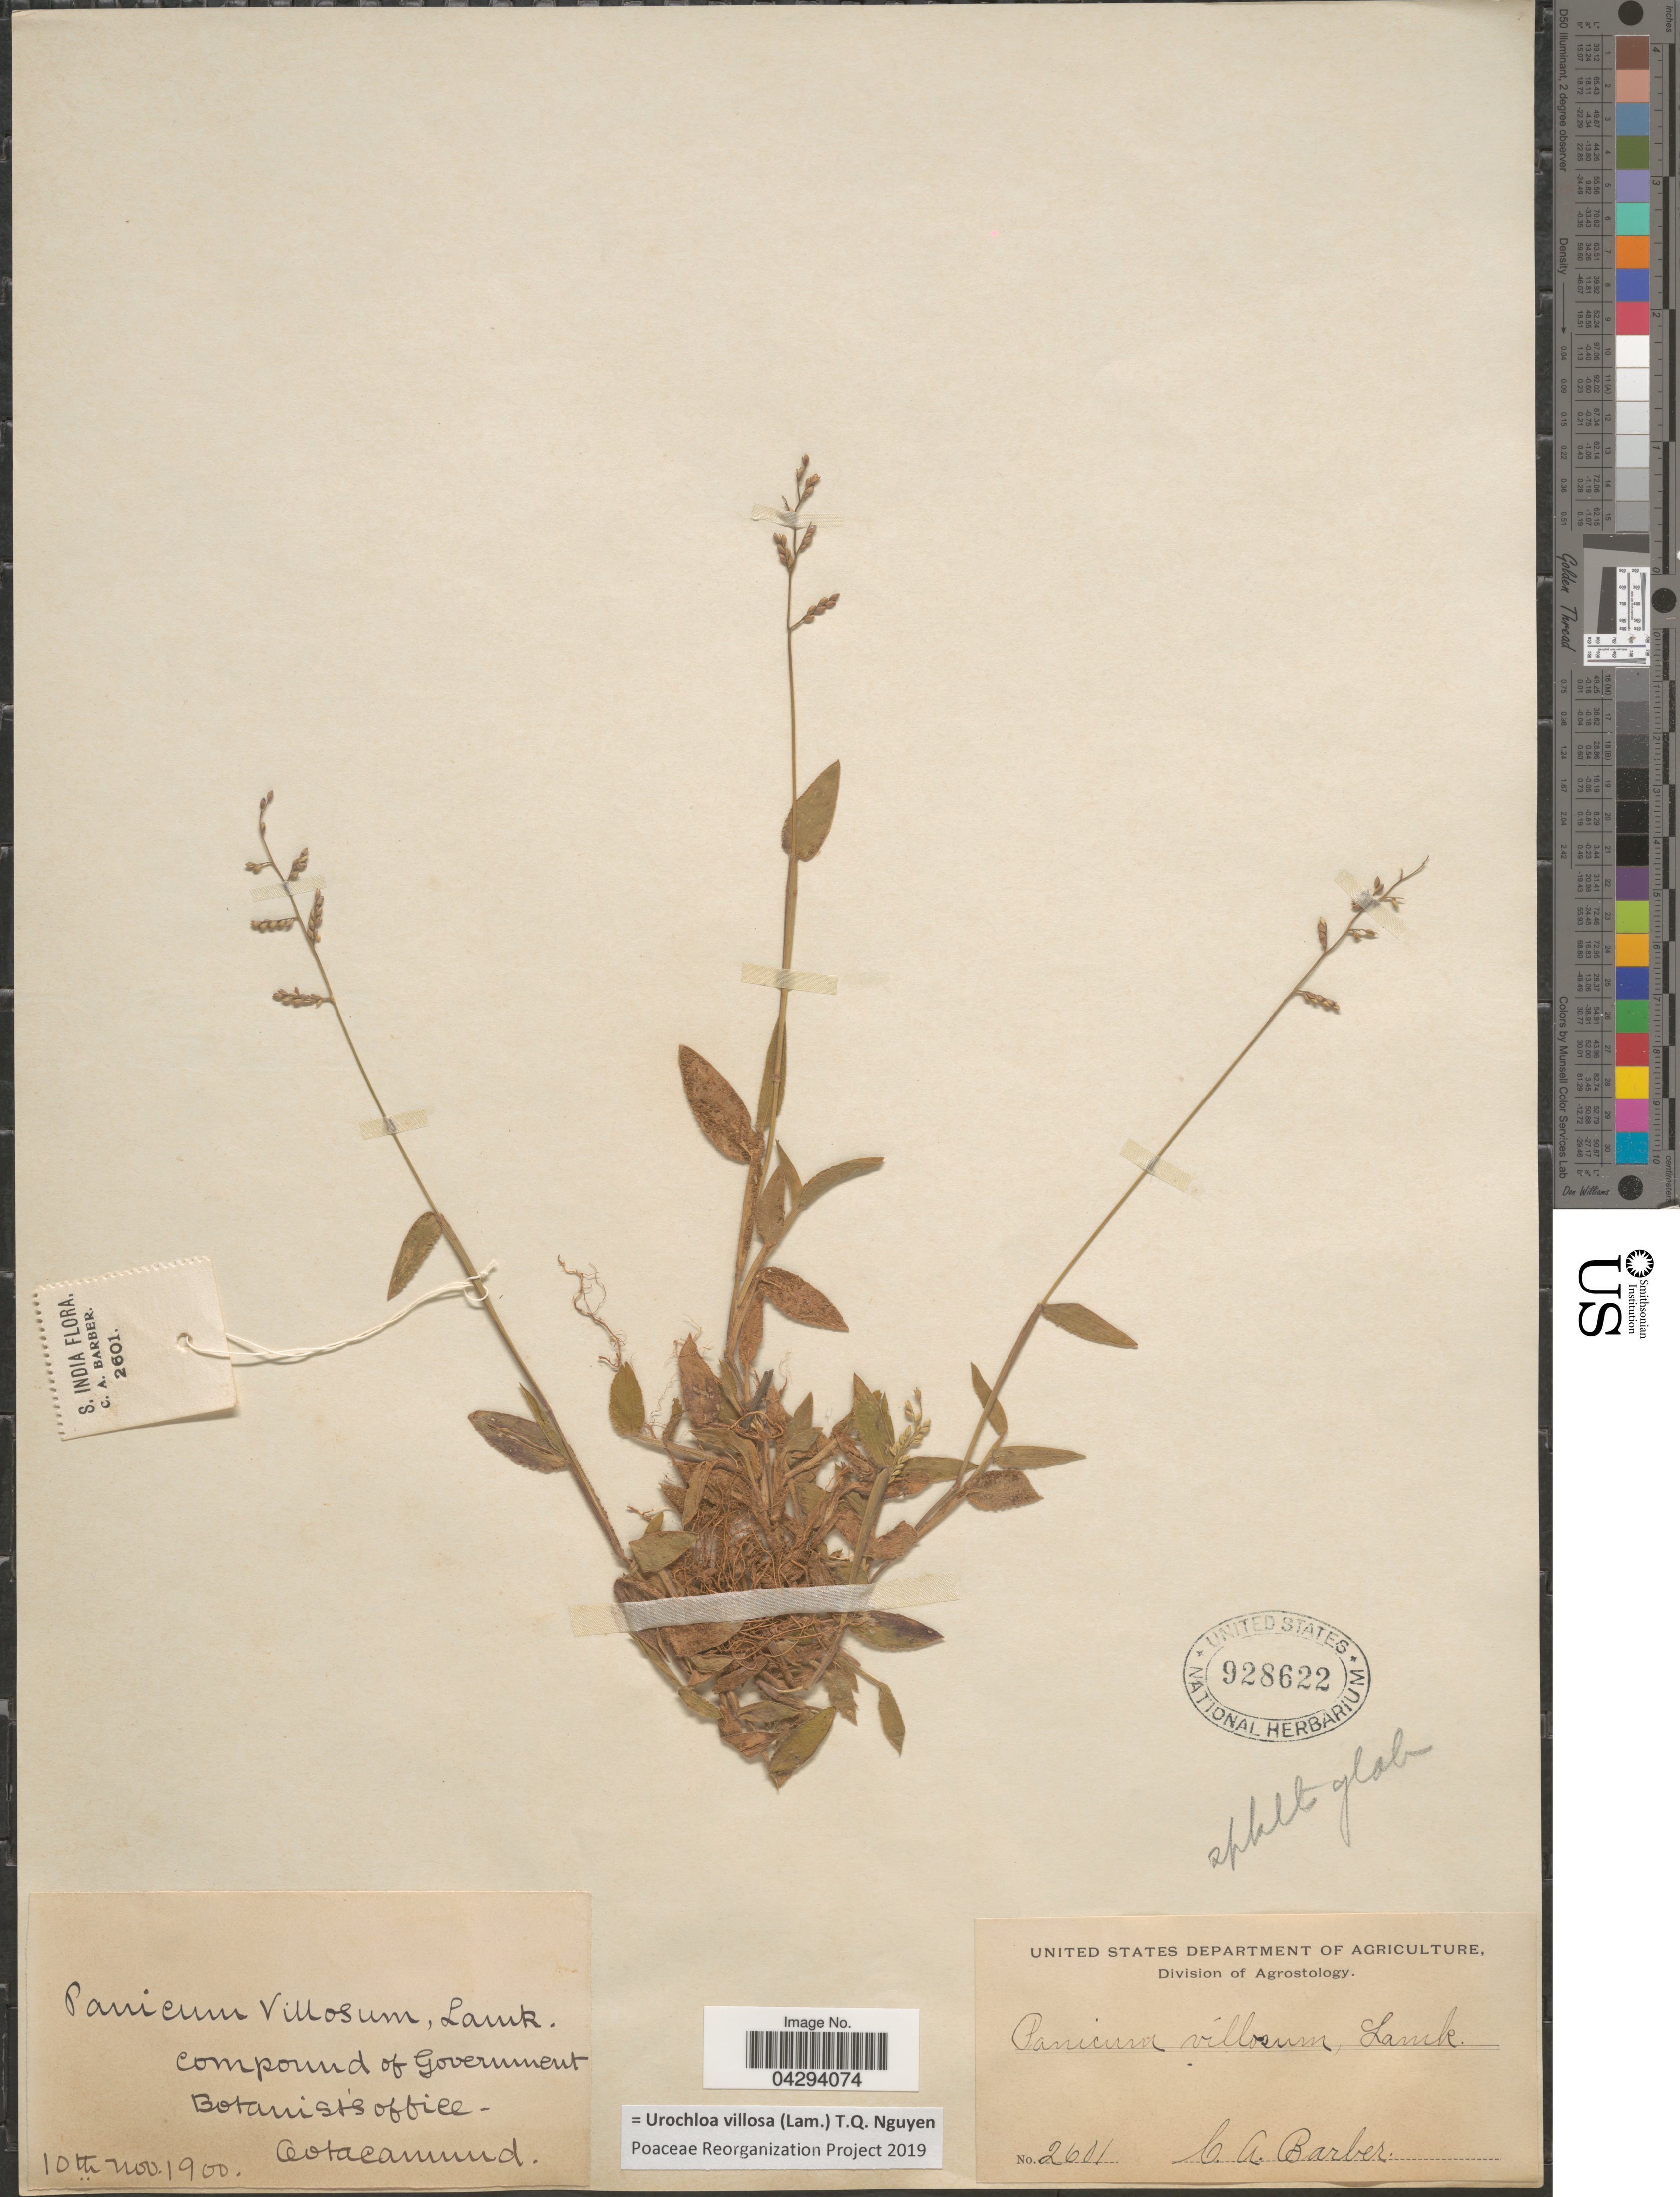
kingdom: Plantae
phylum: Tracheophyta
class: Liliopsida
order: Poales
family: Poaceae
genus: Urochloa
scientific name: Urochloa villosa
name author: (Lam.) T.Q. Nguyen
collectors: C. Barber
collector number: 2601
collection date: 1900-11-10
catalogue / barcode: US 928622